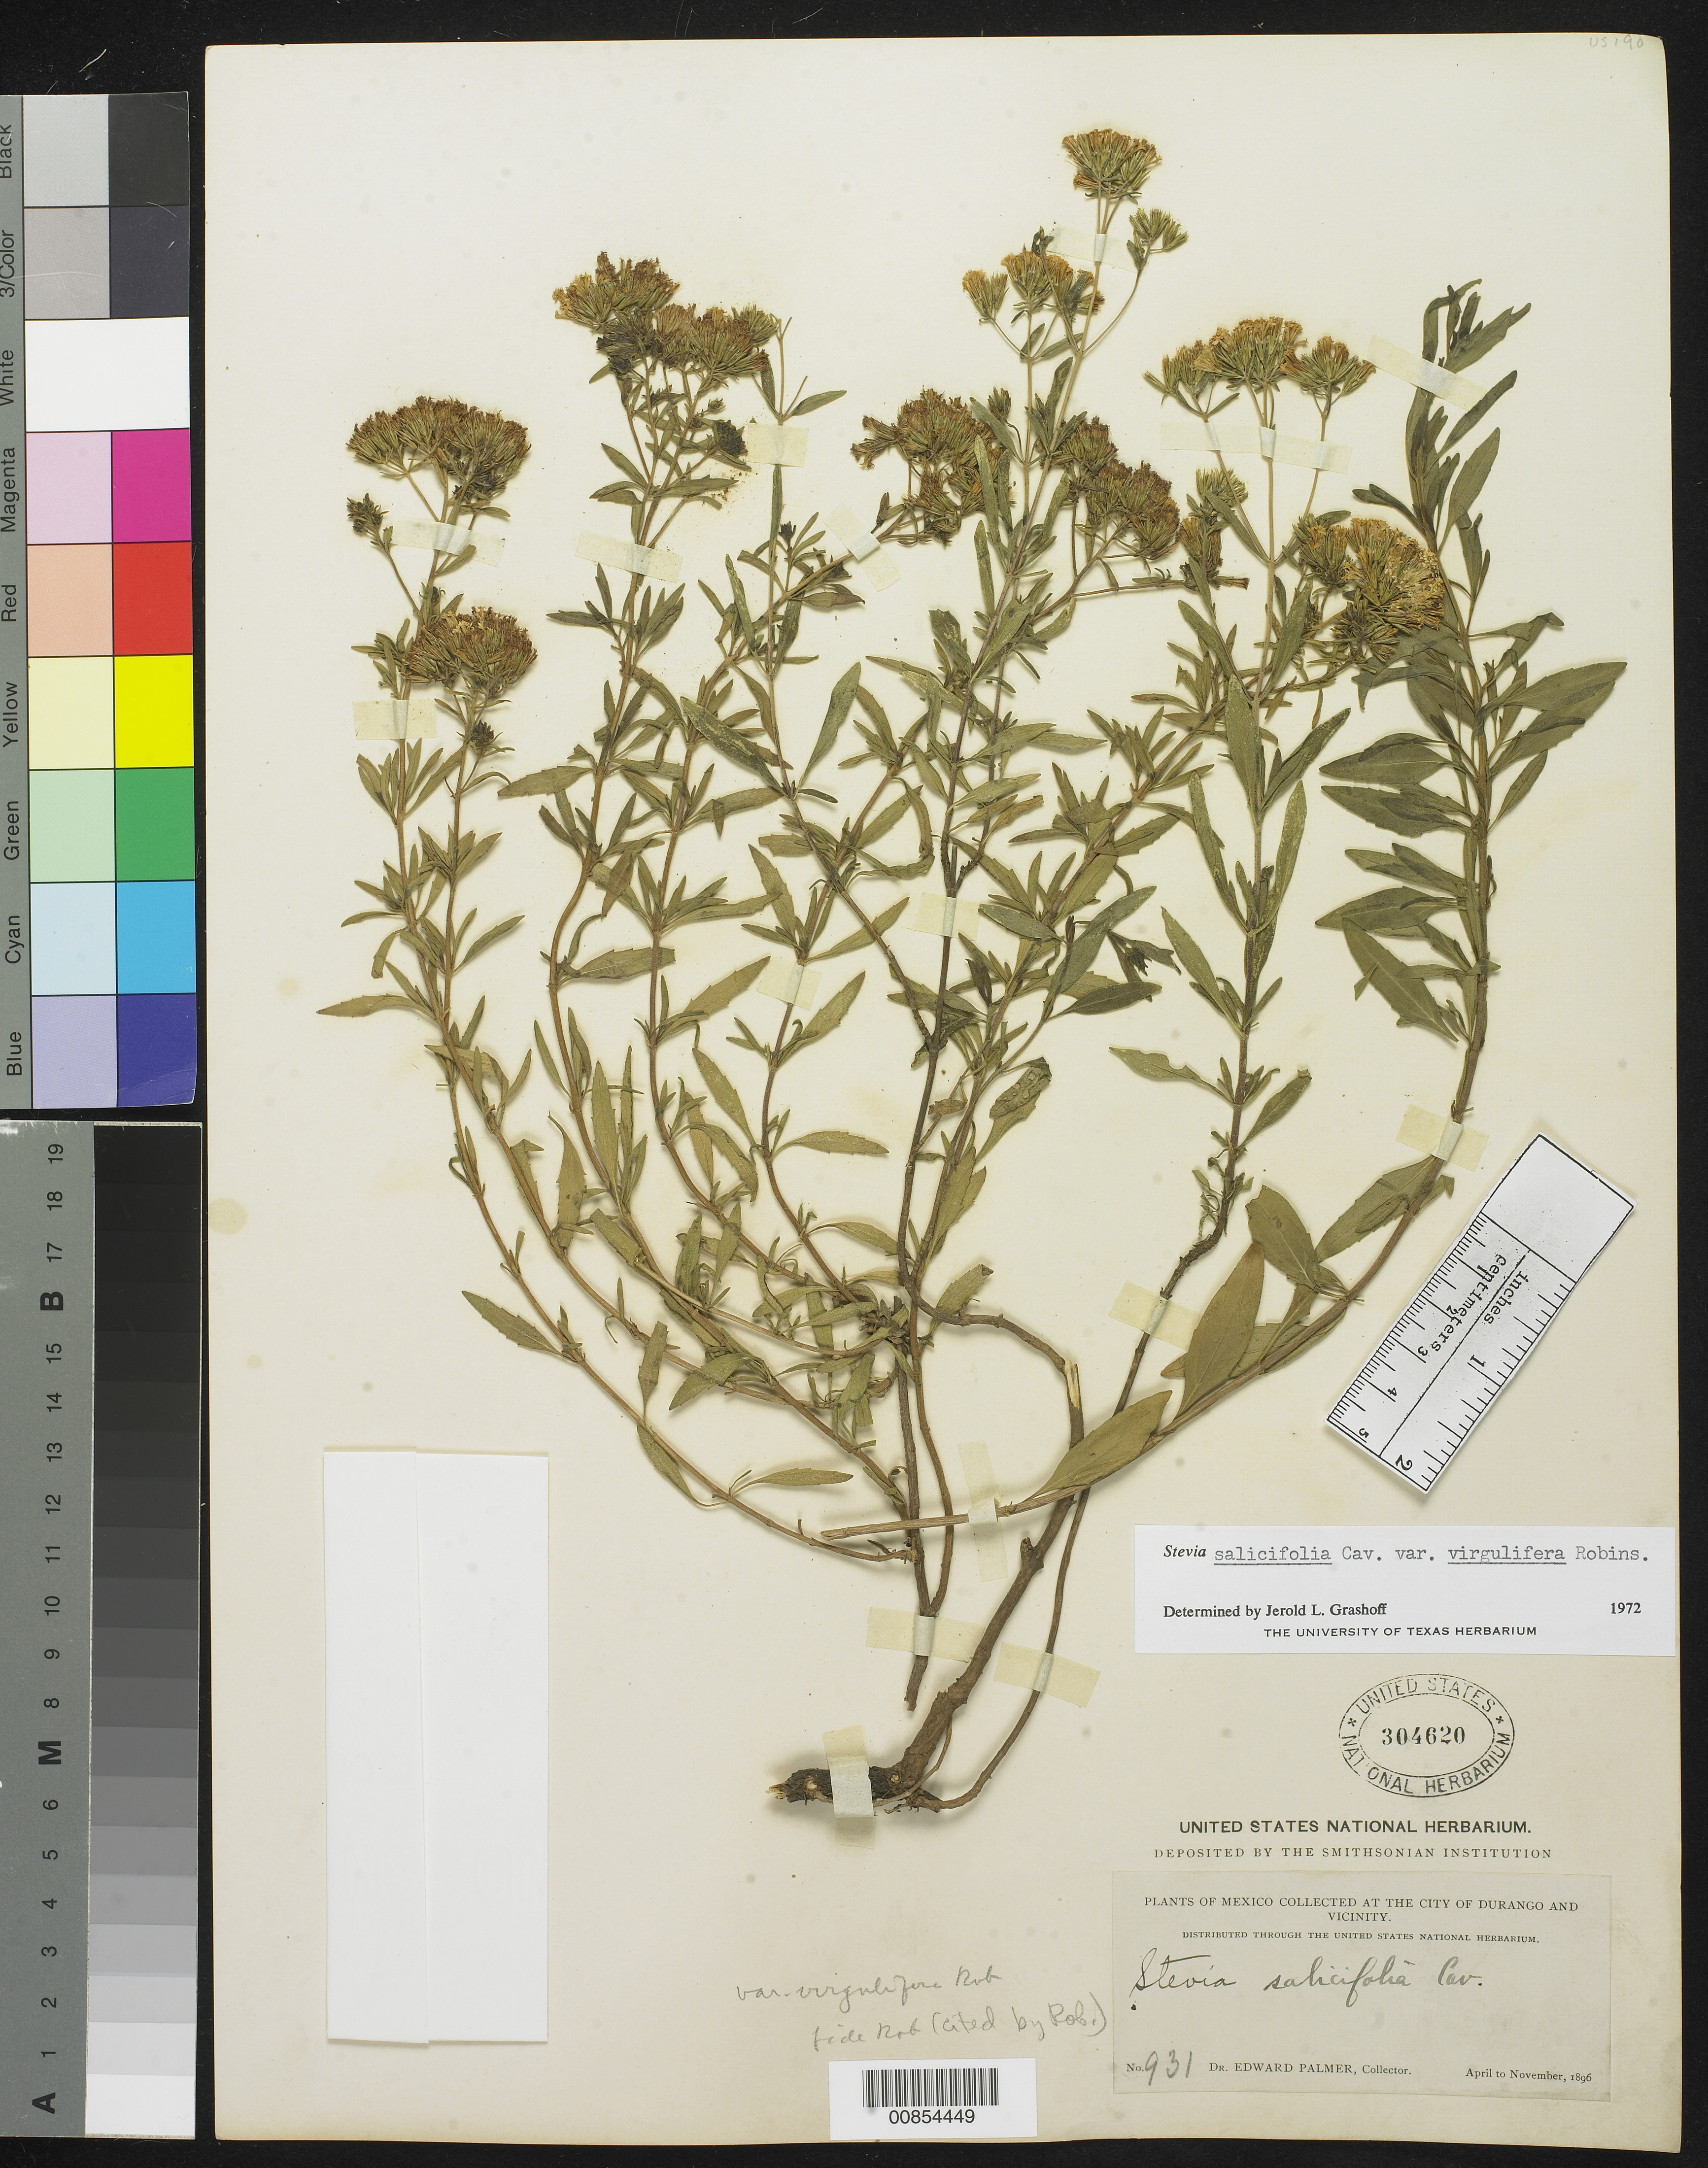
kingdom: Plantae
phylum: Tracheophyta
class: Magnoliopsida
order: Asterales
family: Asteraceae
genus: Stevia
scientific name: Stevia salicifolia var. virgulifera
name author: B.L. Rob.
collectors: E. Palmer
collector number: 931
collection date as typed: Apr 1896 to -- Nov 1896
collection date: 1896-04/1896-11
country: Mexico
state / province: Durango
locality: City of Durango and vicinity.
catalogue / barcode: US 304620